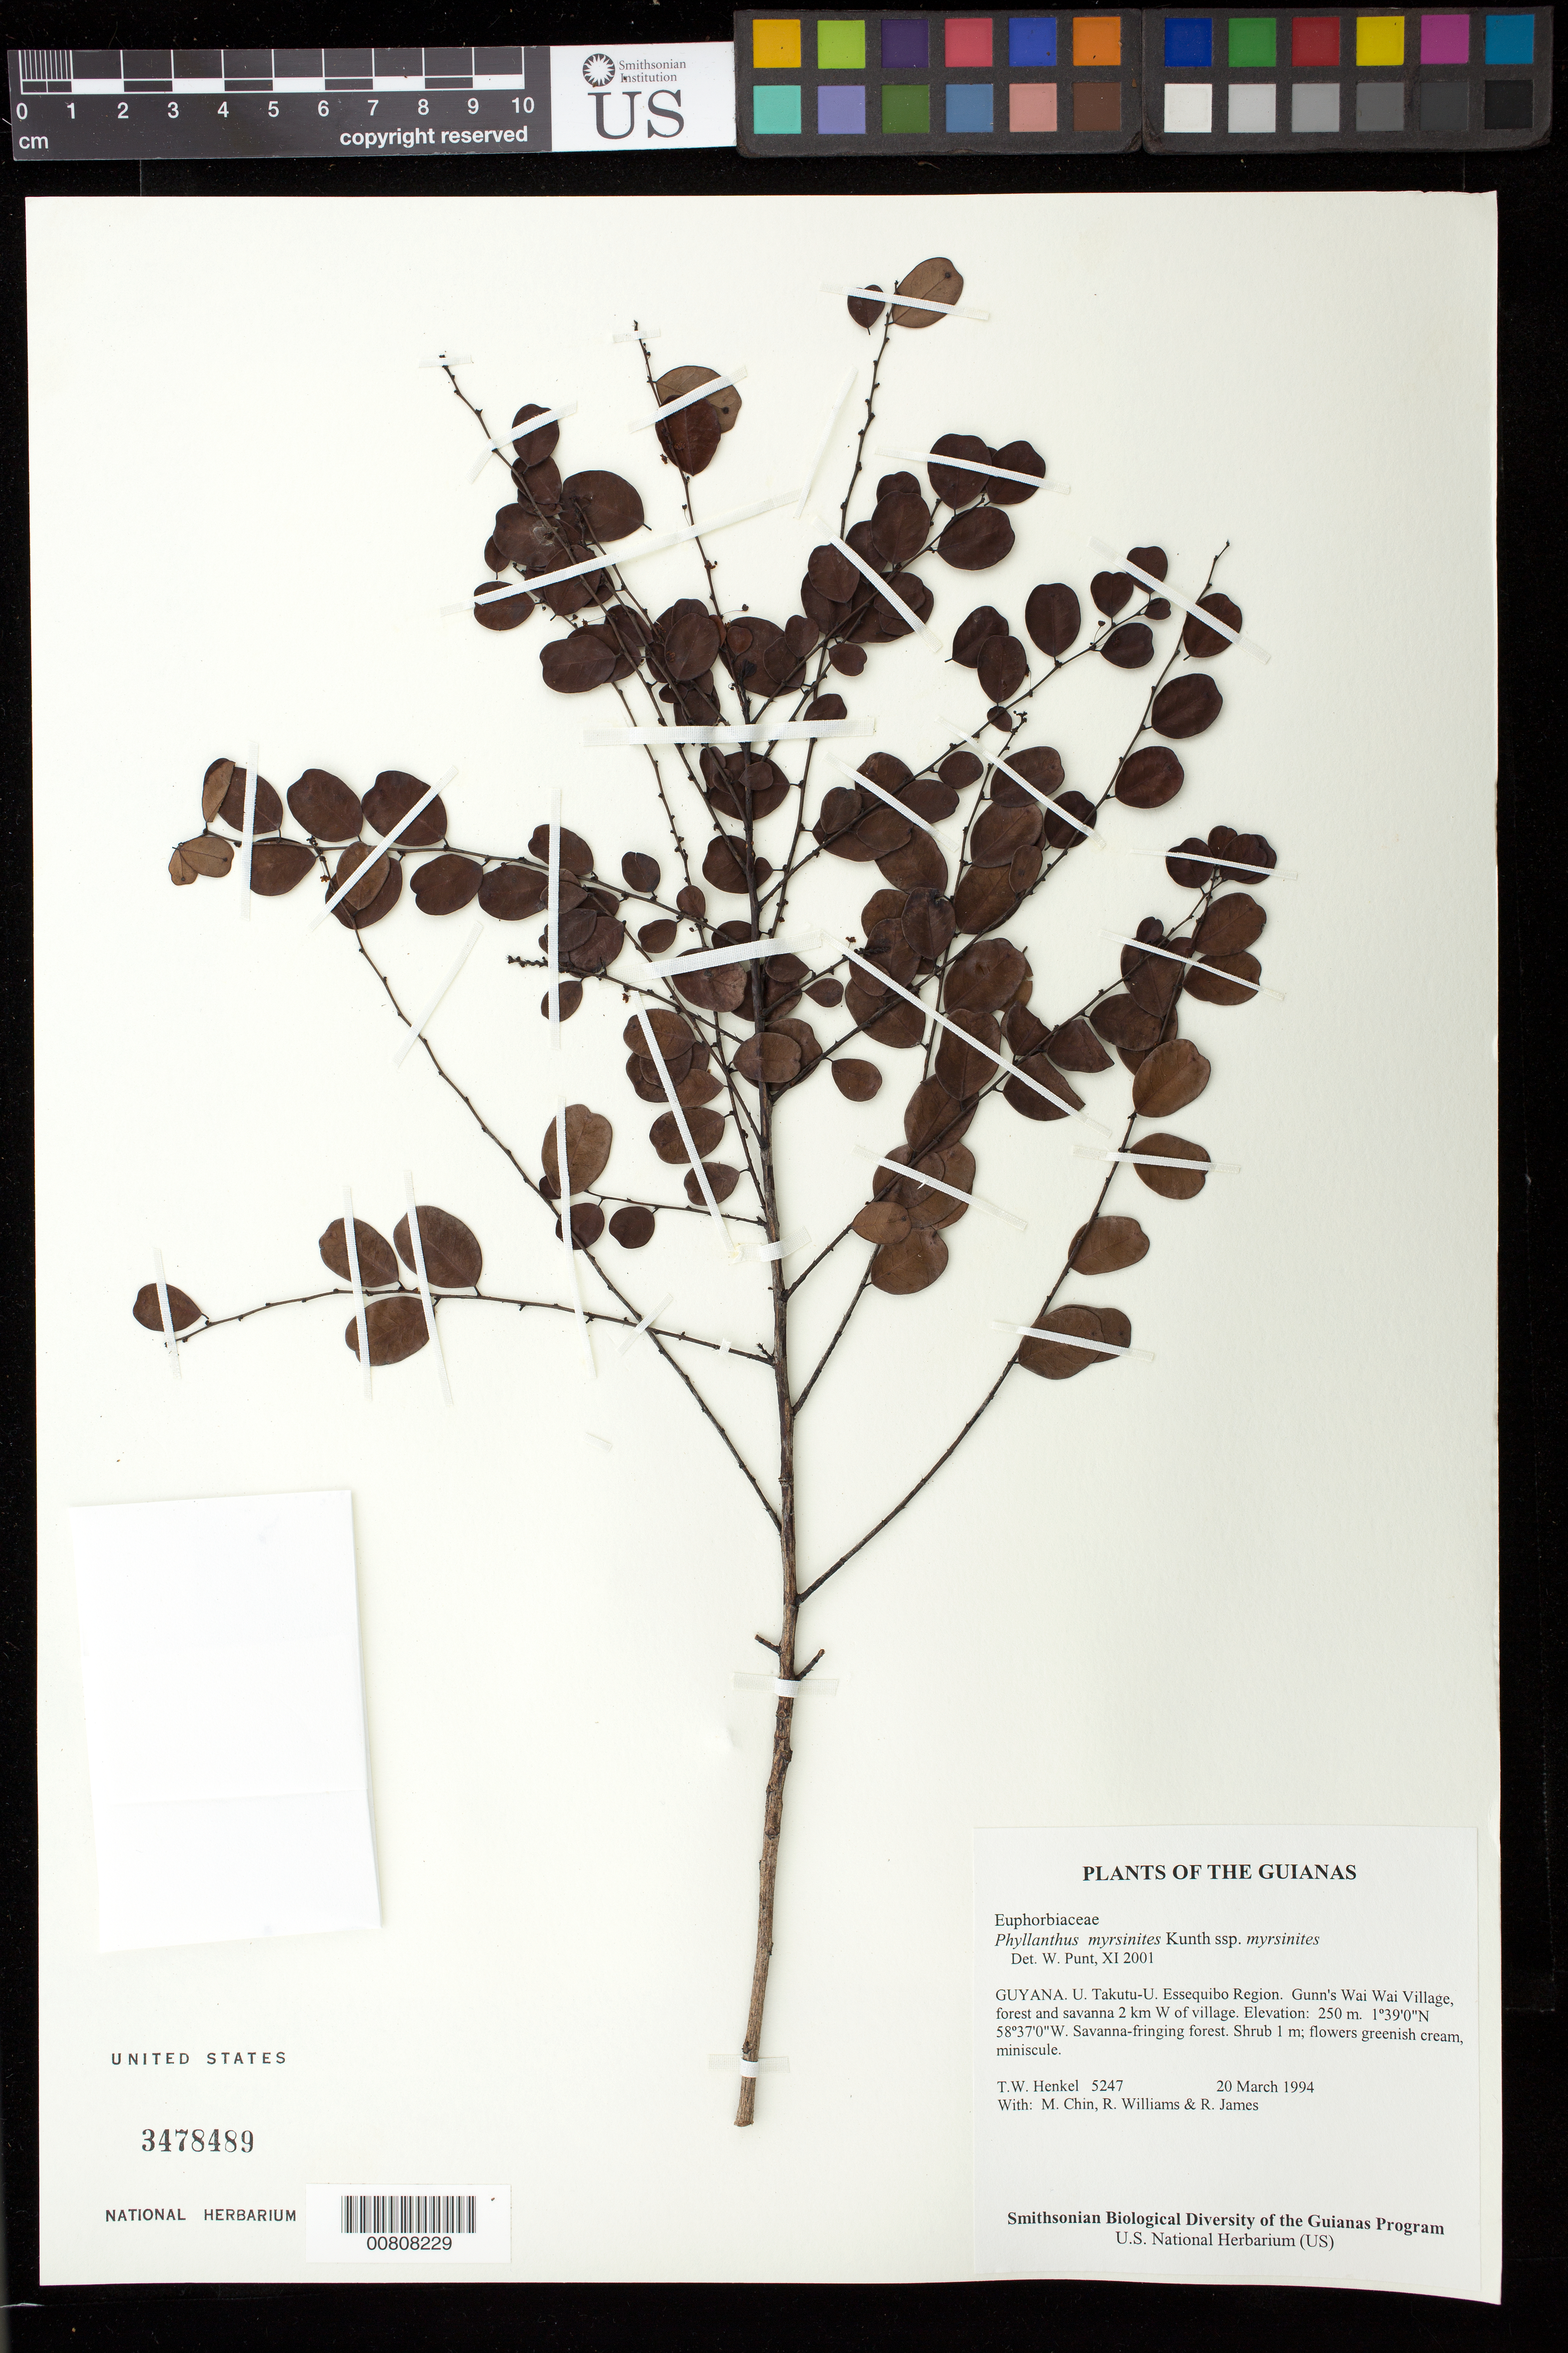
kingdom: Plantae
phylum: Tracheophyta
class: Magnoliopsida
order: Malpighiales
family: Phyllanthaceae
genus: Phyllanthus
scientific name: Phyllanthus myrsinites subsp. myrsinites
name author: Kunth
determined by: Punt, W.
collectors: T. Henkel, M. Chin, R. Williams & R. James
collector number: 5247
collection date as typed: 20 March 1994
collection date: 1994-03-20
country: Guyana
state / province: U. Takutu-U. Essequibo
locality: Gunn's Wai Wai Village, forest and savanna 2 km W of village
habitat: Savanna-fringing forest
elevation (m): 250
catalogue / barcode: US 3478489